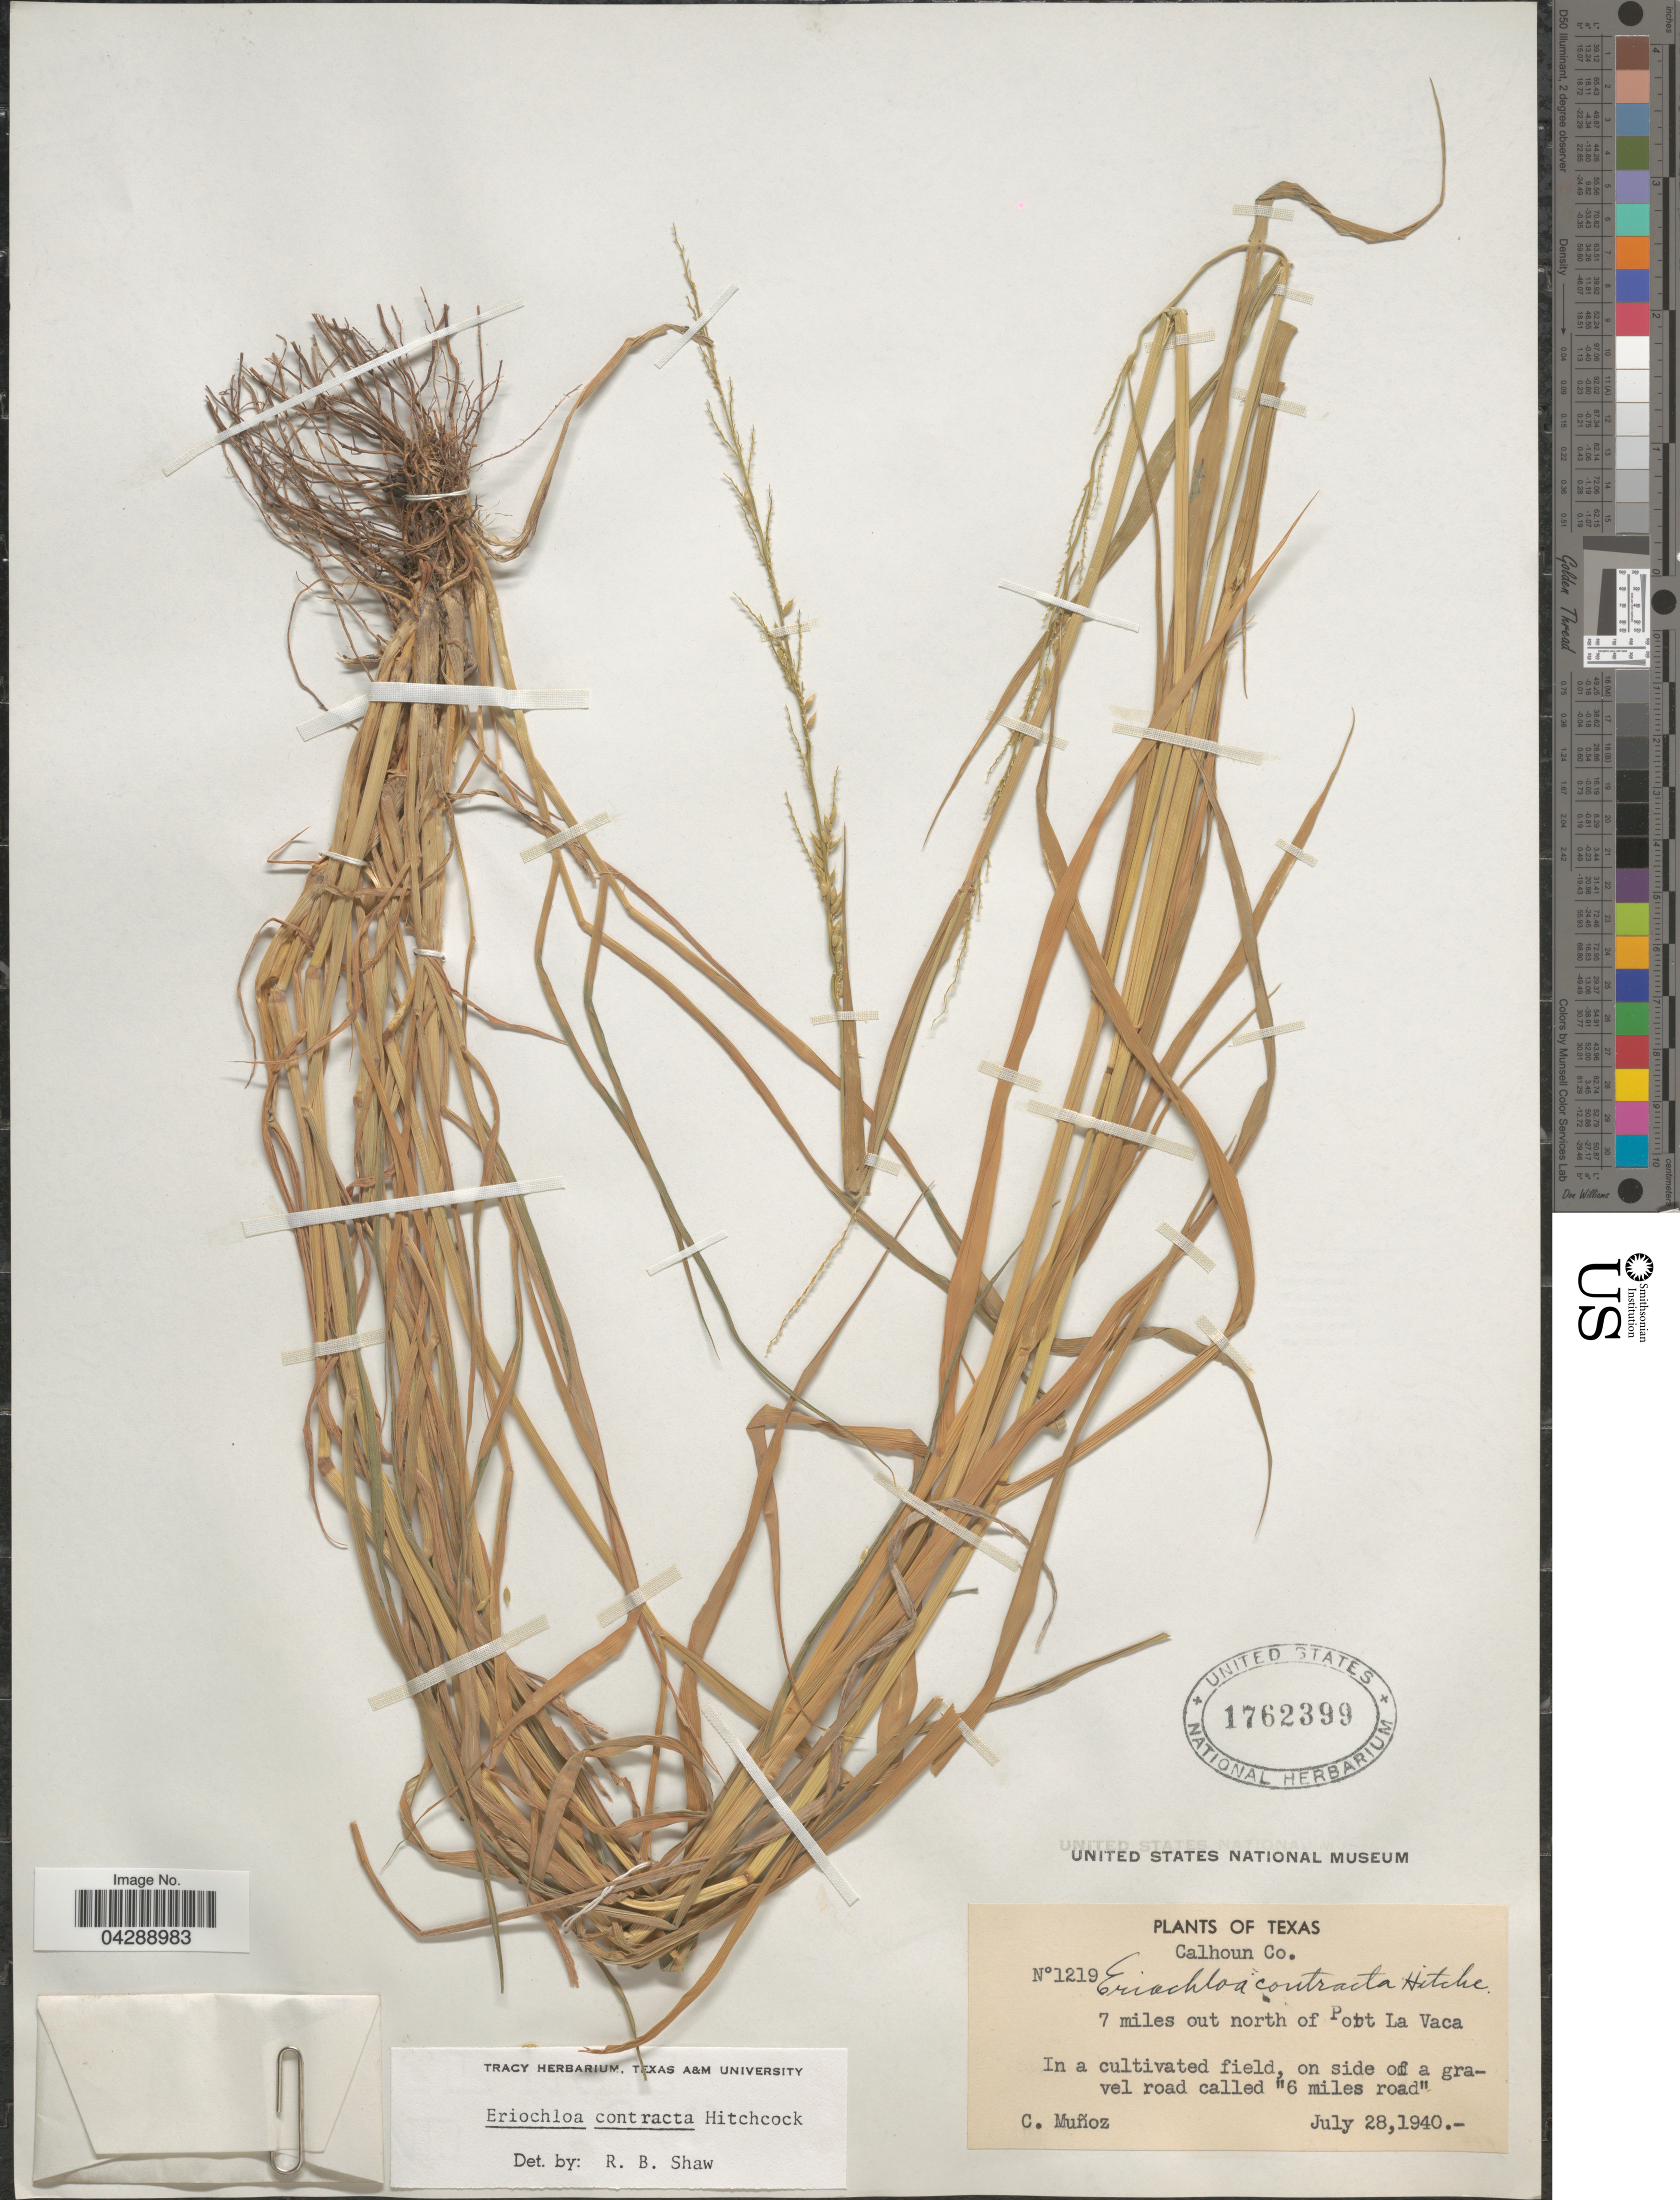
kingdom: Plantae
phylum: Tracheophyta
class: Liliopsida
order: Poales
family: Poaceae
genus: Eriochloa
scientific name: Eriochloa contracta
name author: Hitchc.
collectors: C. Muñoz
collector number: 1219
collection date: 1940-07-28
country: United States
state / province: Texas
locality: Calhoun Co. 7 miles out north of Pott La Vaca. In a cultivated field, on side of a gravel road called "6 miles road".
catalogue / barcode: US 1762399